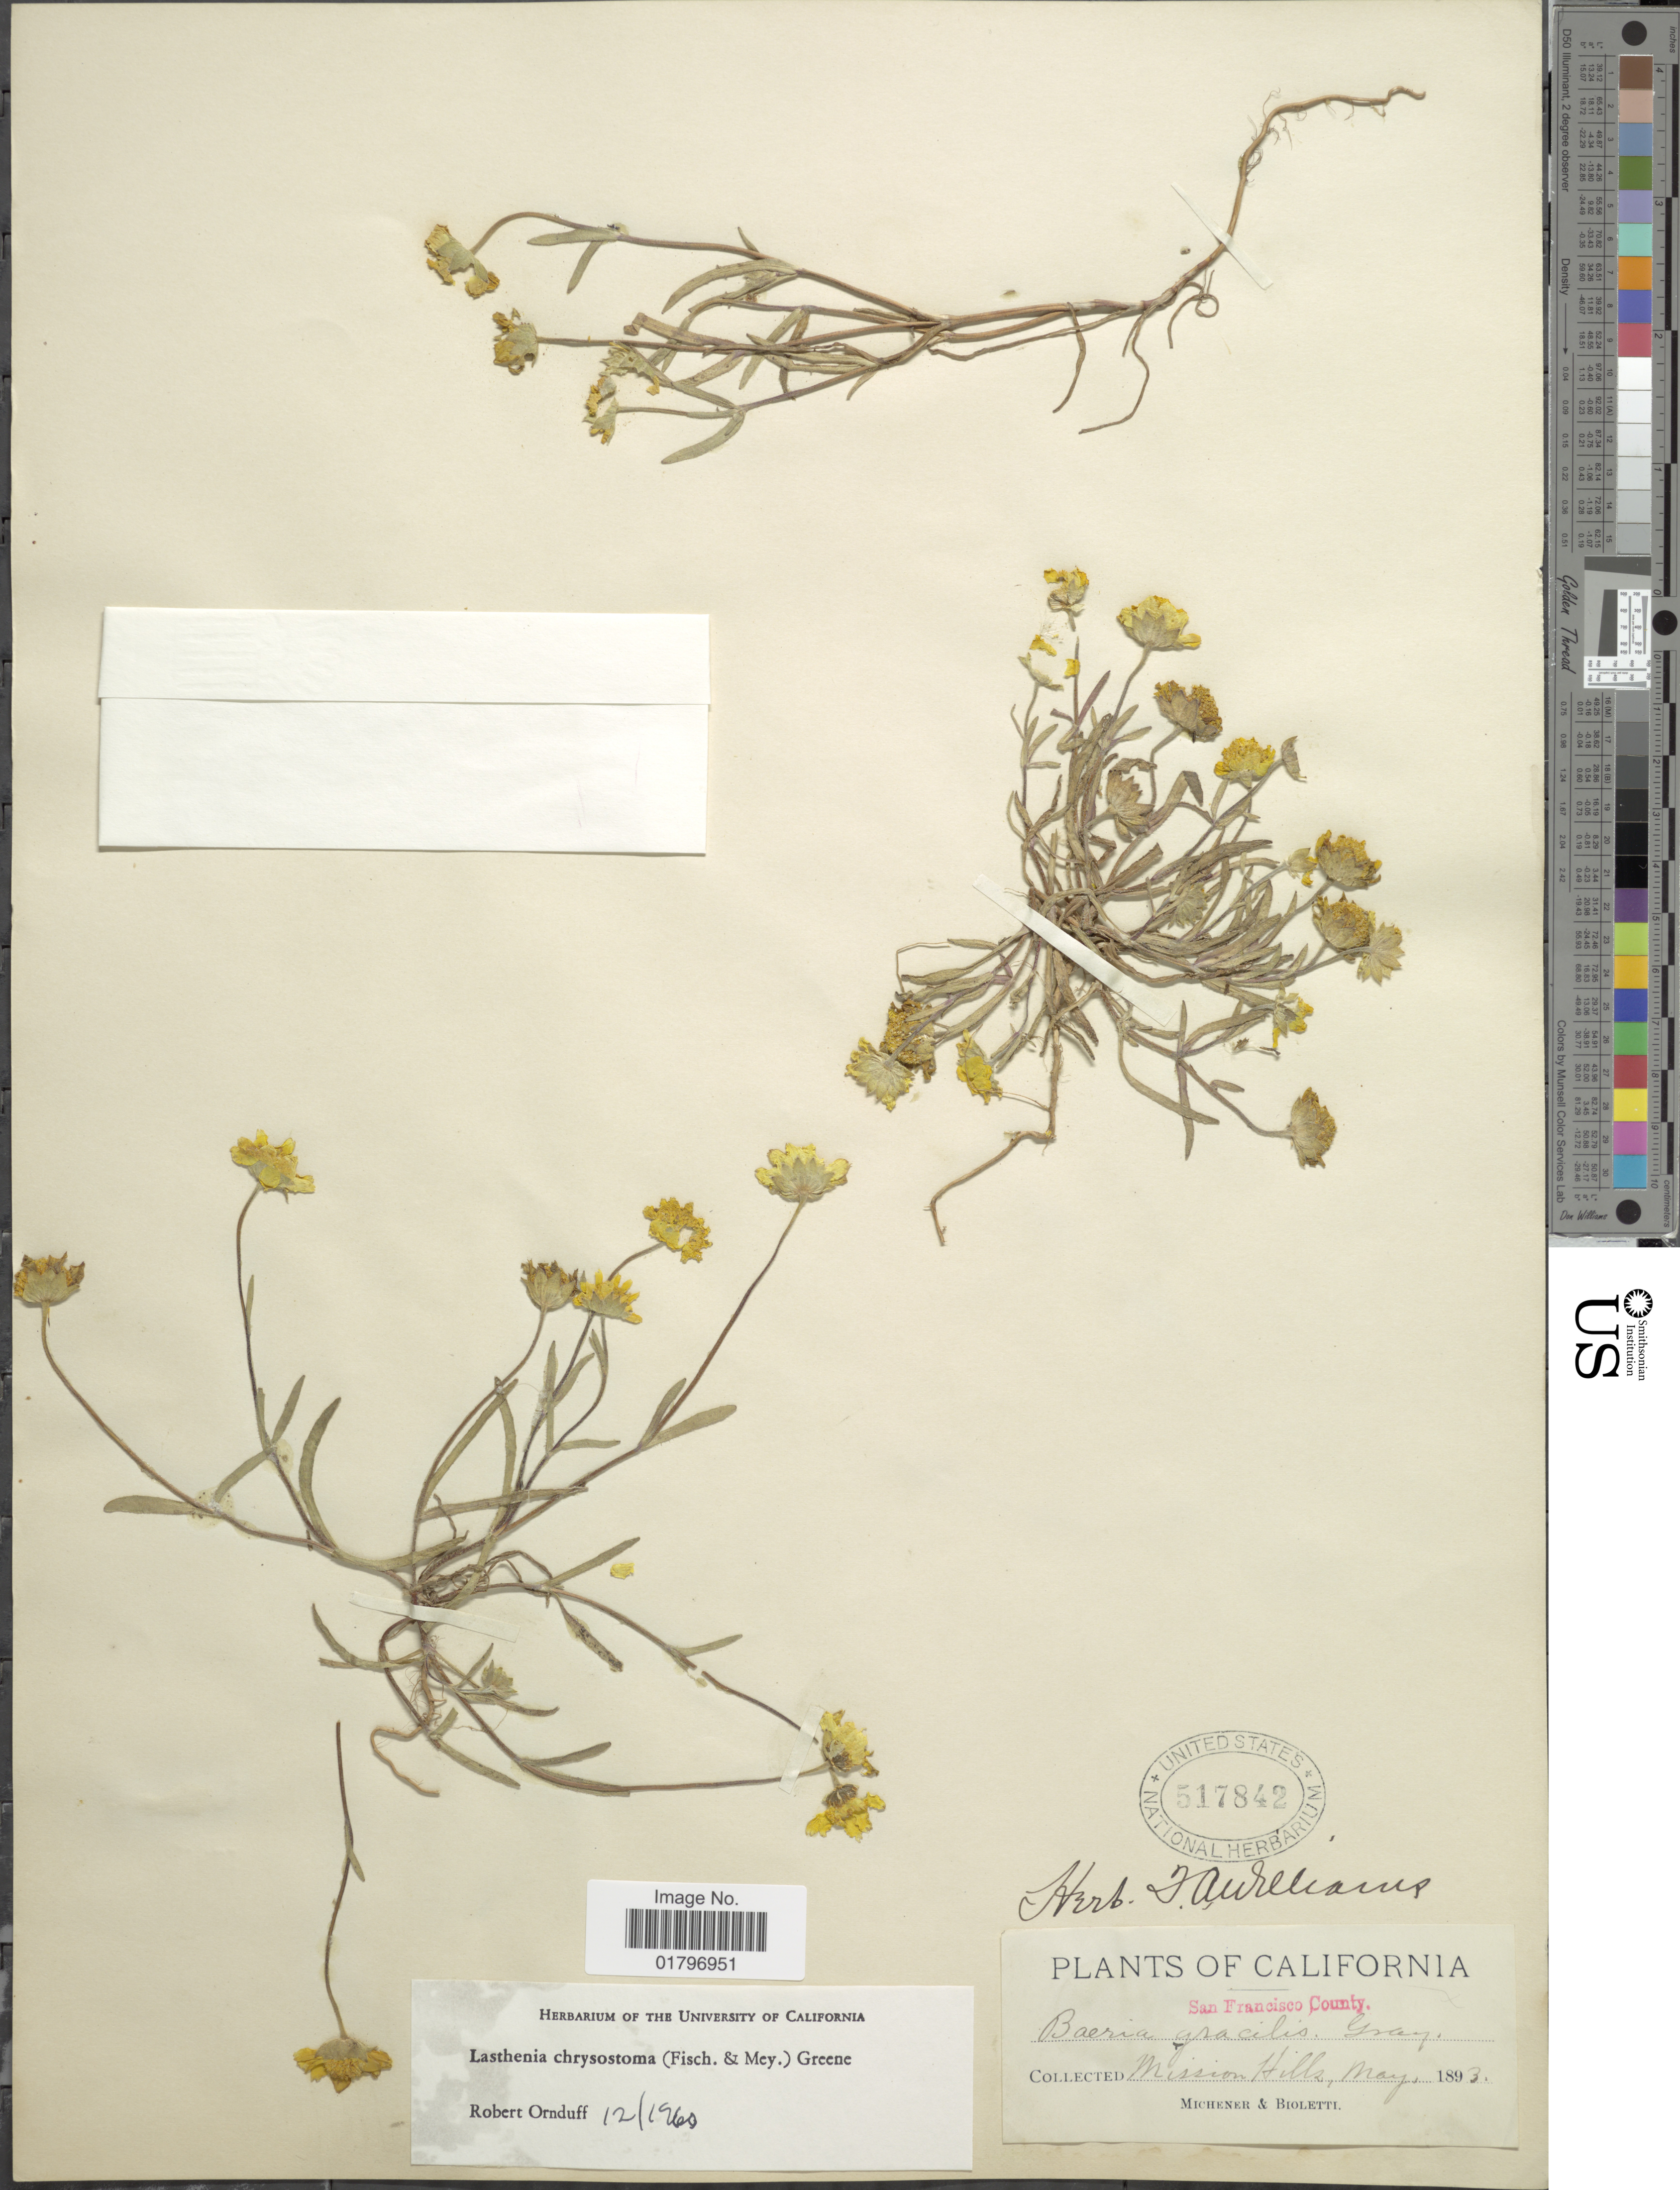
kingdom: Plantae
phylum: Tracheophyta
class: Magnoliopsida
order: Asterales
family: Asteraceae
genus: Lasthenia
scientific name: Lasthenia chrysostoma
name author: (Fisch. & C.A. Mey.) Greene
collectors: -. Michener & -- Bioletti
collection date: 1893-05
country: United States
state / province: California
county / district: San Francisco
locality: San Francisco County. Mission Hills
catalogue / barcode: US 517842